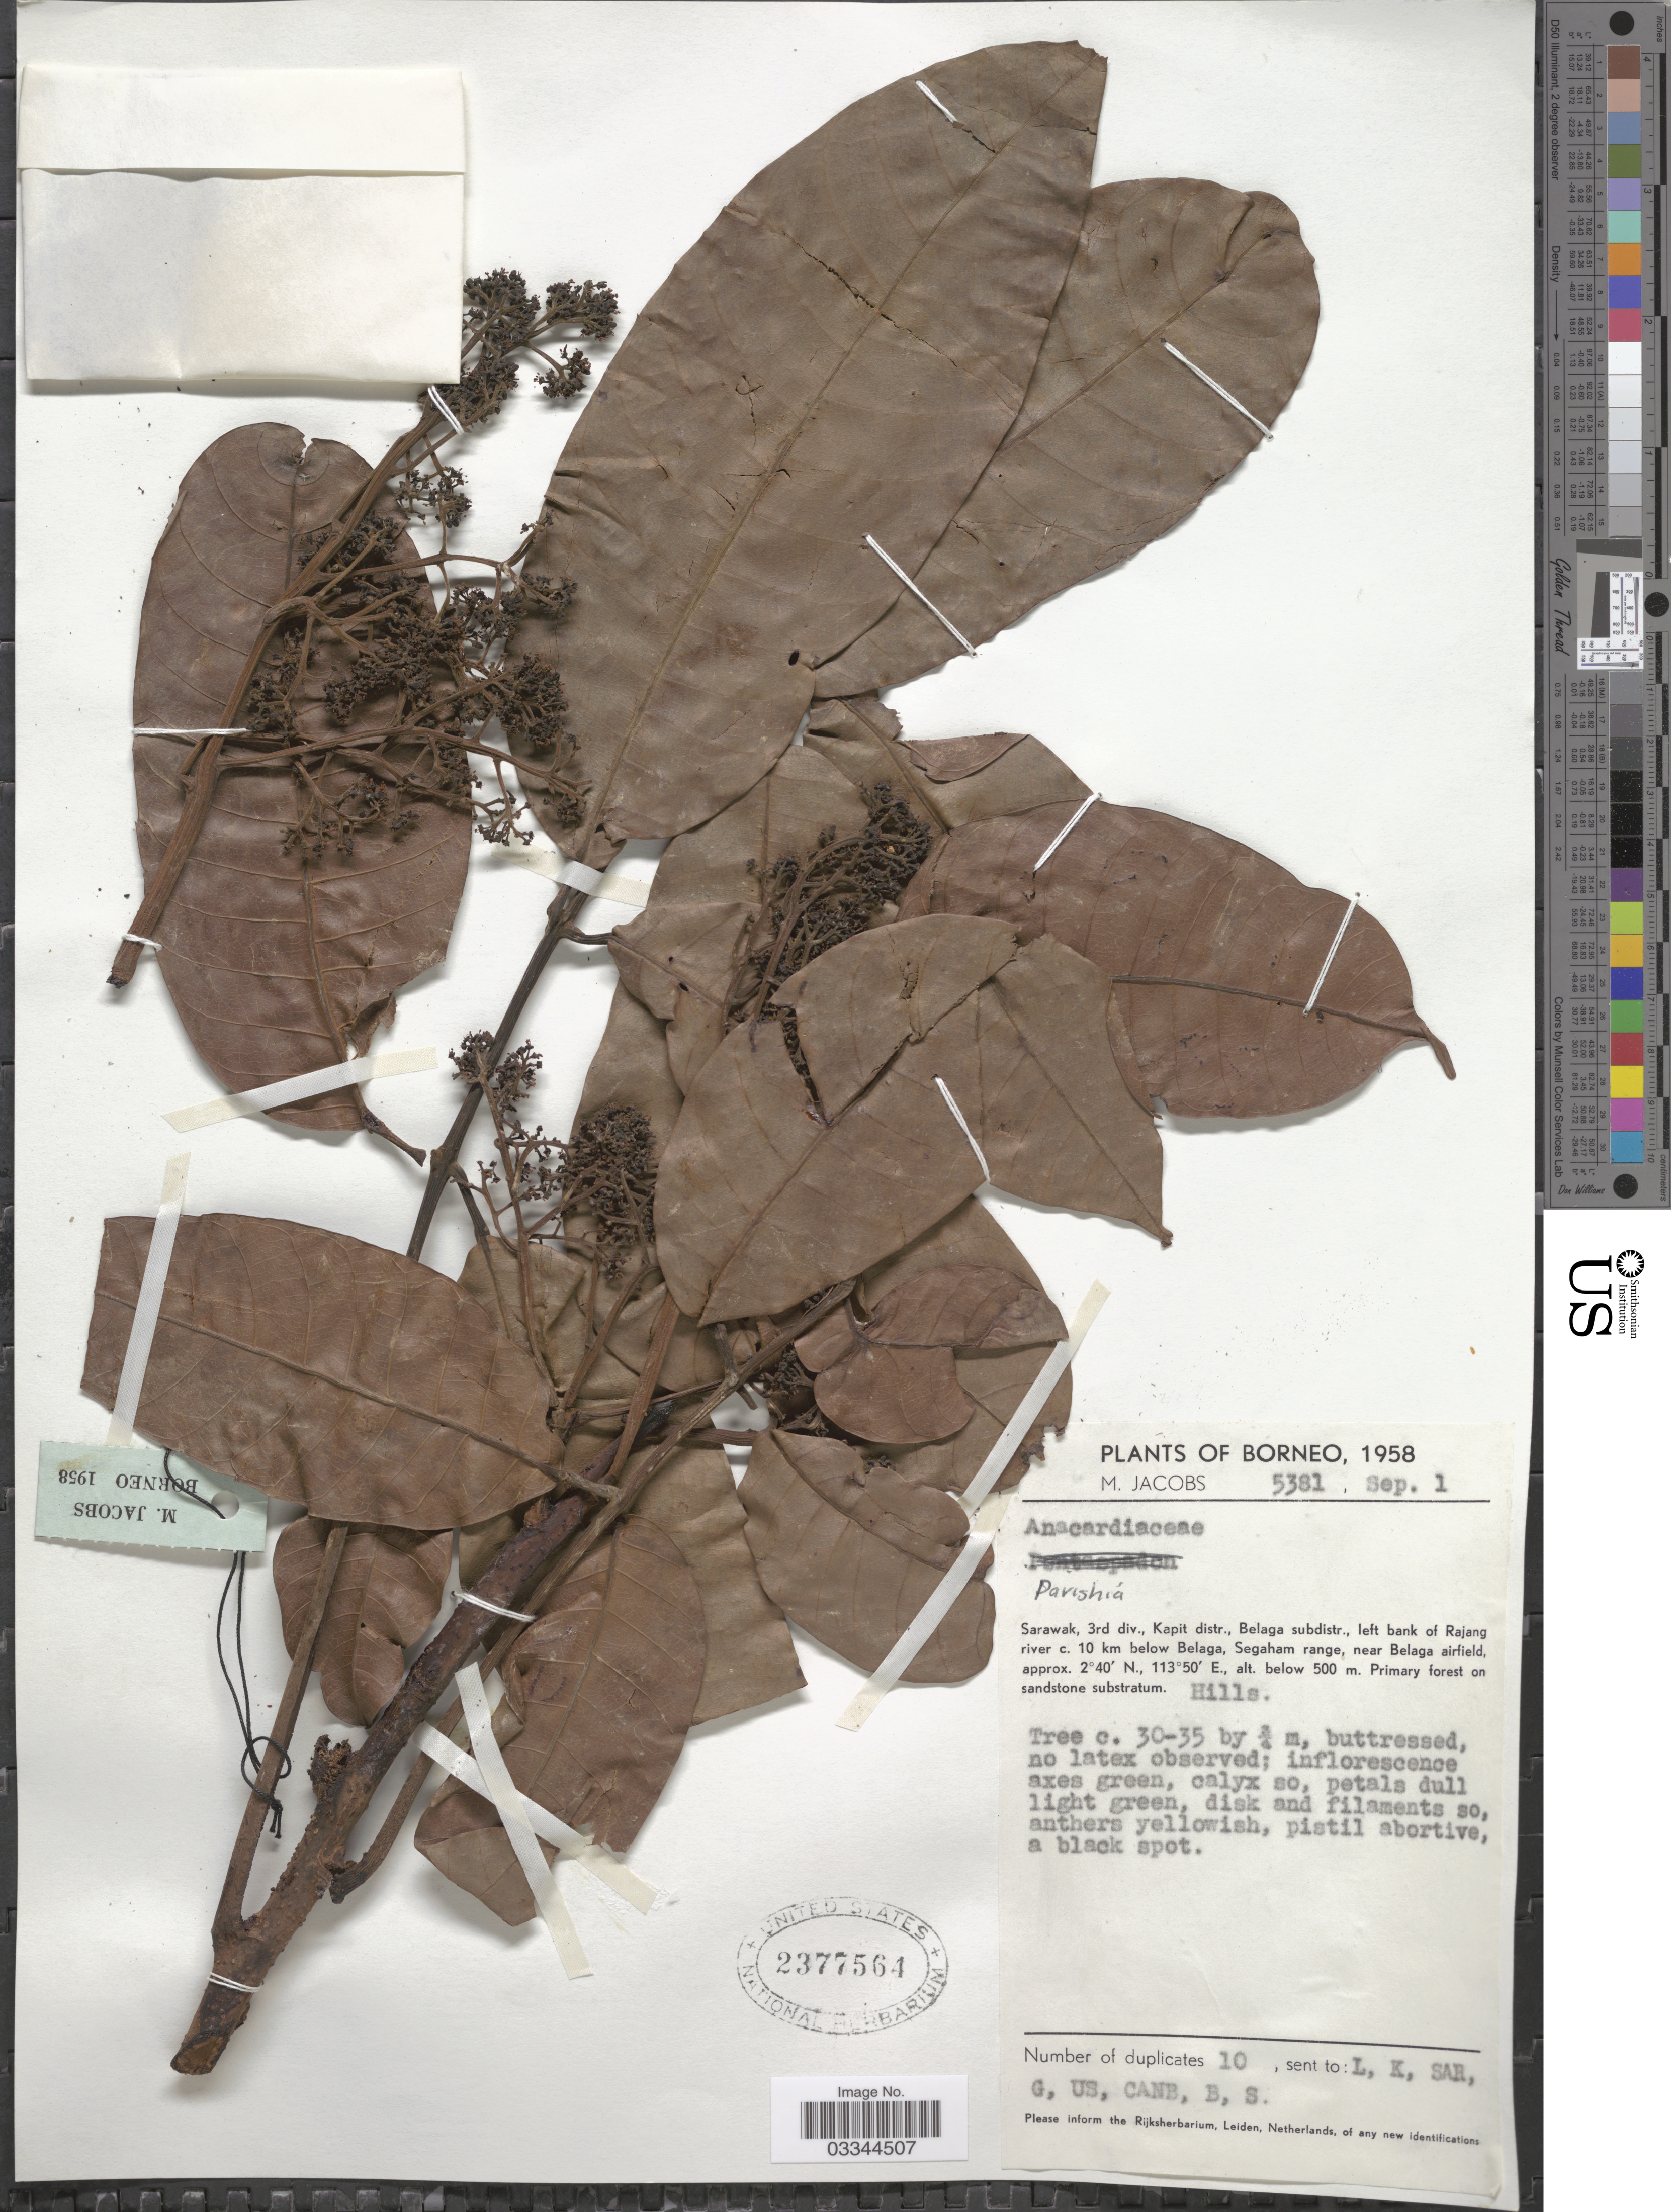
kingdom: Plantae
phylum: Tracheophyta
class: Magnoliopsida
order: Sapindales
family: Anacardiaceae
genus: Parishia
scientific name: Parishia sp.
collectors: M. Jacobs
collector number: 5381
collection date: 1958-09-01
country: Malaysia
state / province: Sarawak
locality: Borneo. Sarawak, 3rd div., Kapit distr., Belaga subdistr., left bank of Rajang river c. 10 km below Belaga, Segaham range, near Belaga airfield.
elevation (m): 500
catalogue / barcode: US 2377564